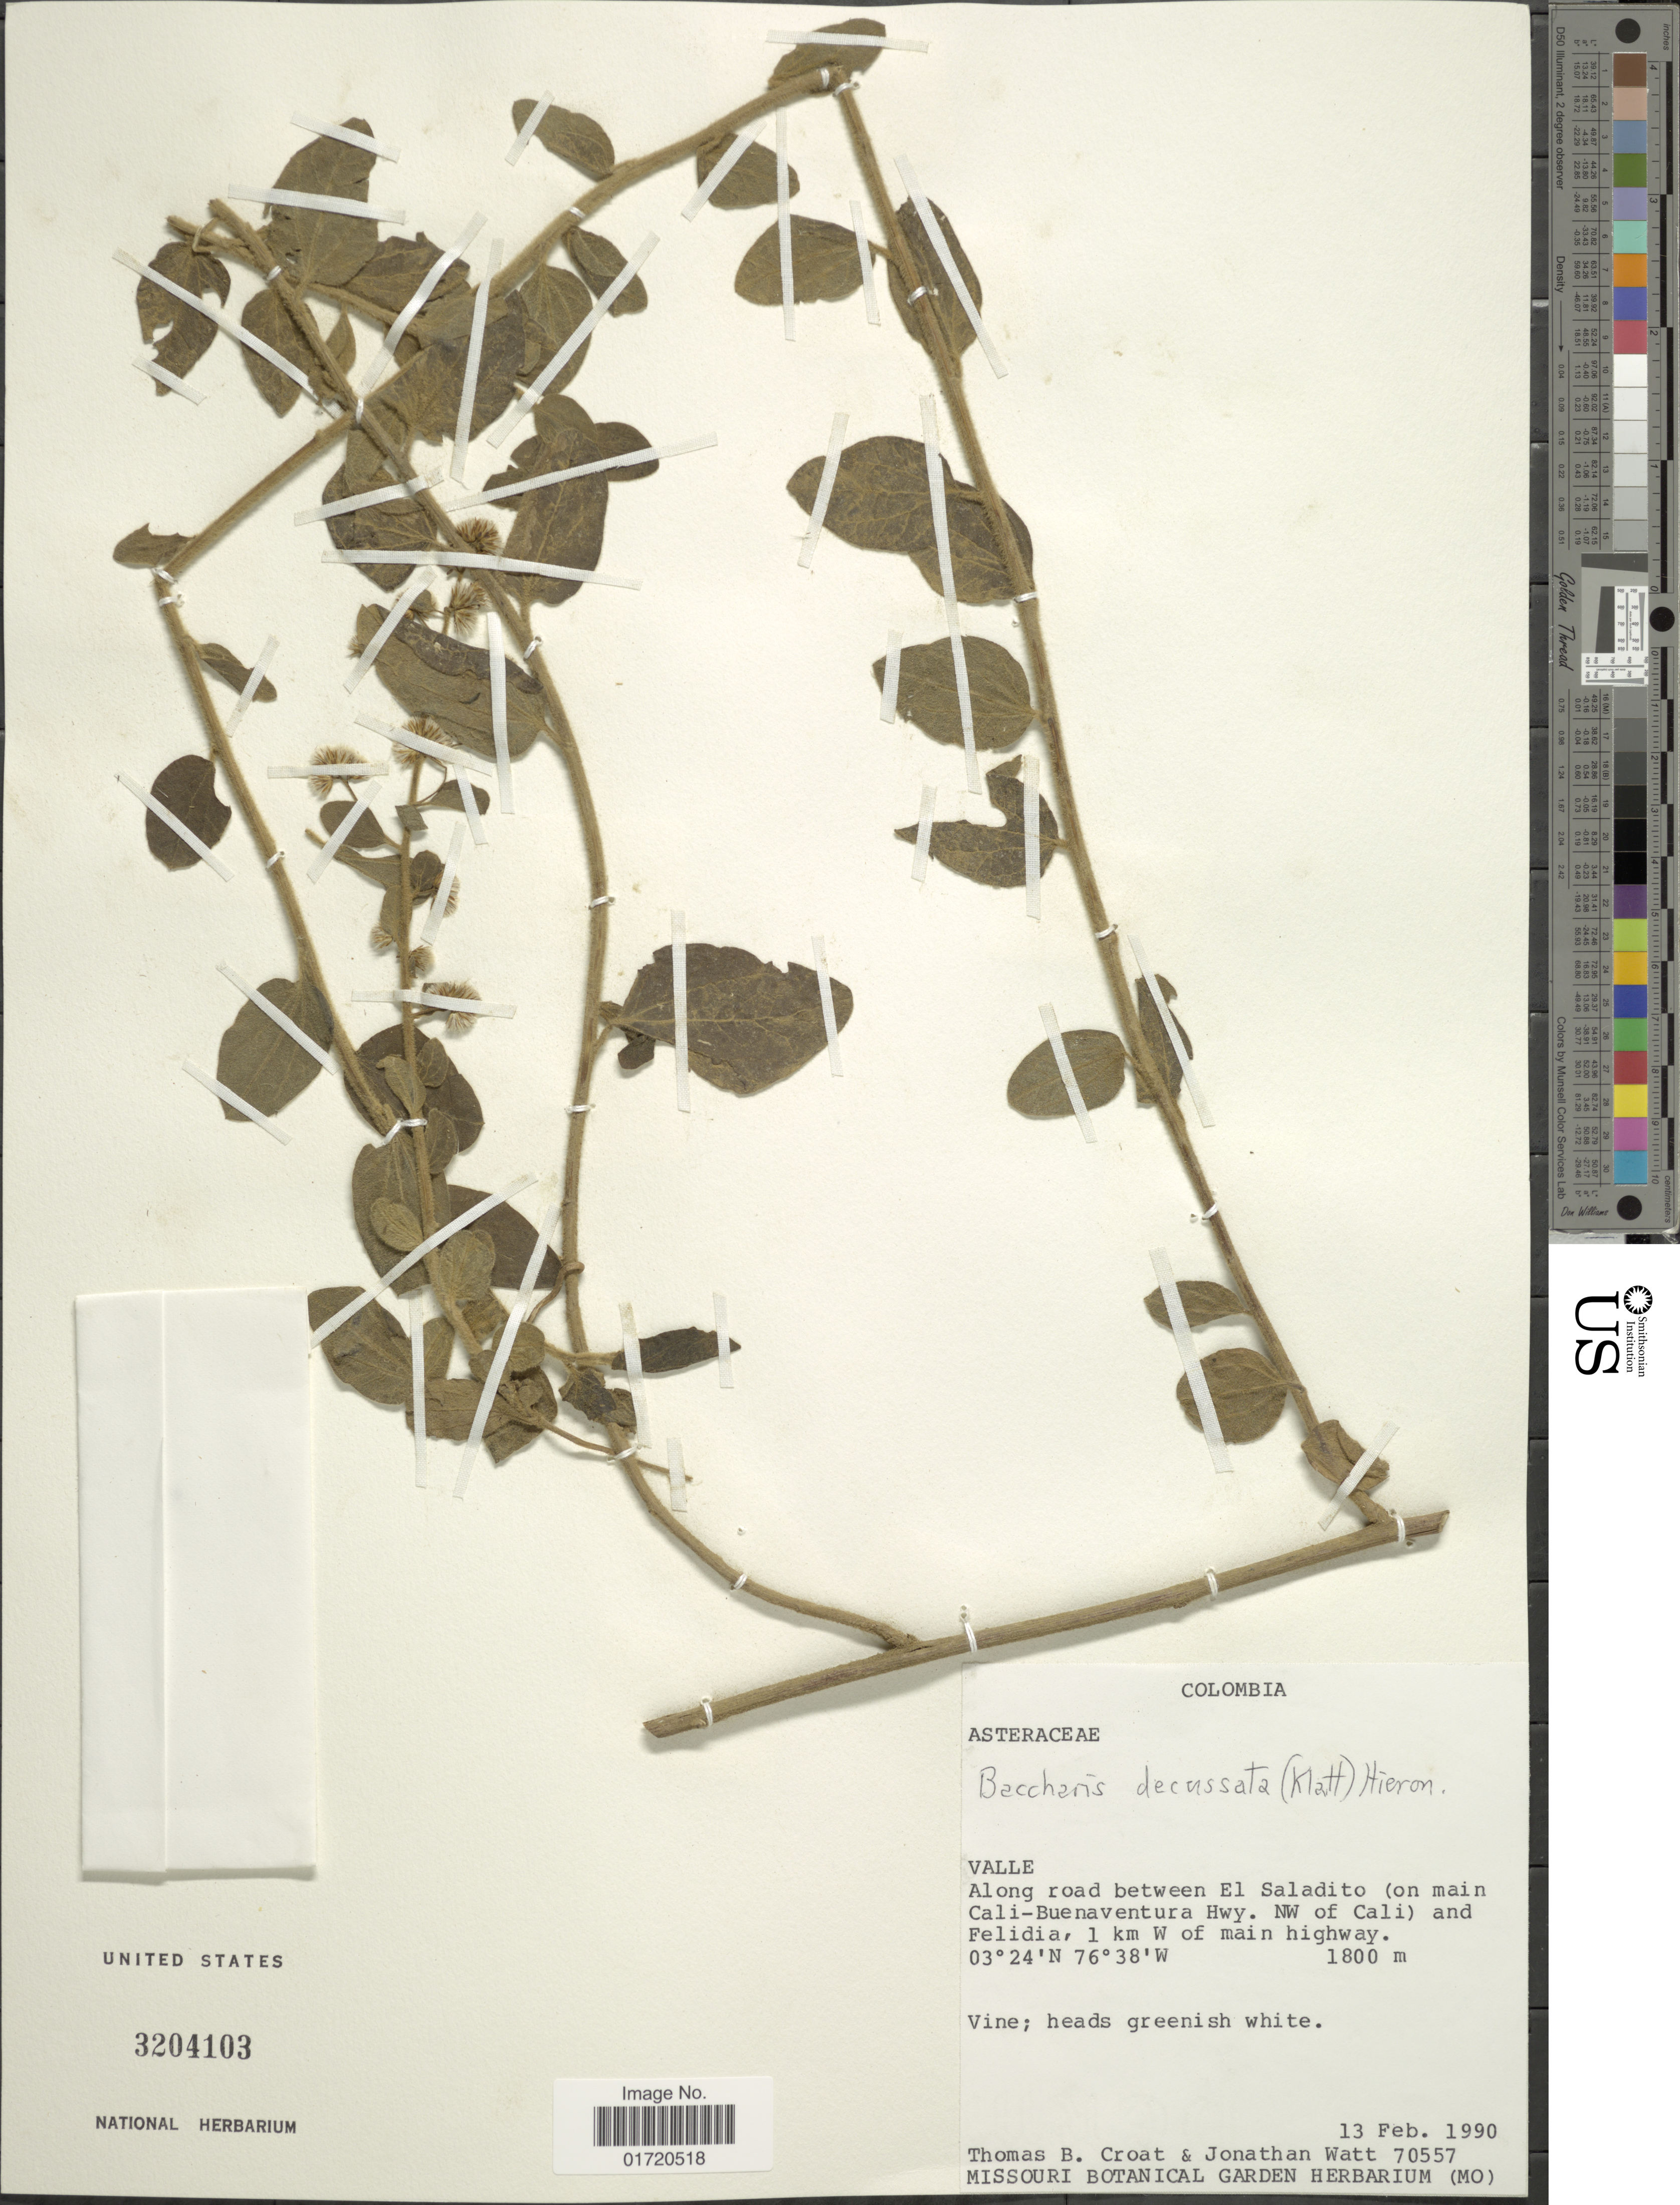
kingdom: Plantae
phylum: Tracheophyta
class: Magnoliopsida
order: Asterales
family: Asteraceae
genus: Baccharis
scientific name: Baccharis decussata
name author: (Klatt) Hieron.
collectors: T. B. Croat & J. Watt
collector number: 70557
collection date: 1990-02-13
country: Colombia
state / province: Valle del Cauca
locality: Along road between El Saladito (on main Cali-Buenaventura Hwy. NW of Cali) and Fleidia, 1 km W of main highway.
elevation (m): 1800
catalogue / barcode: US 3204103